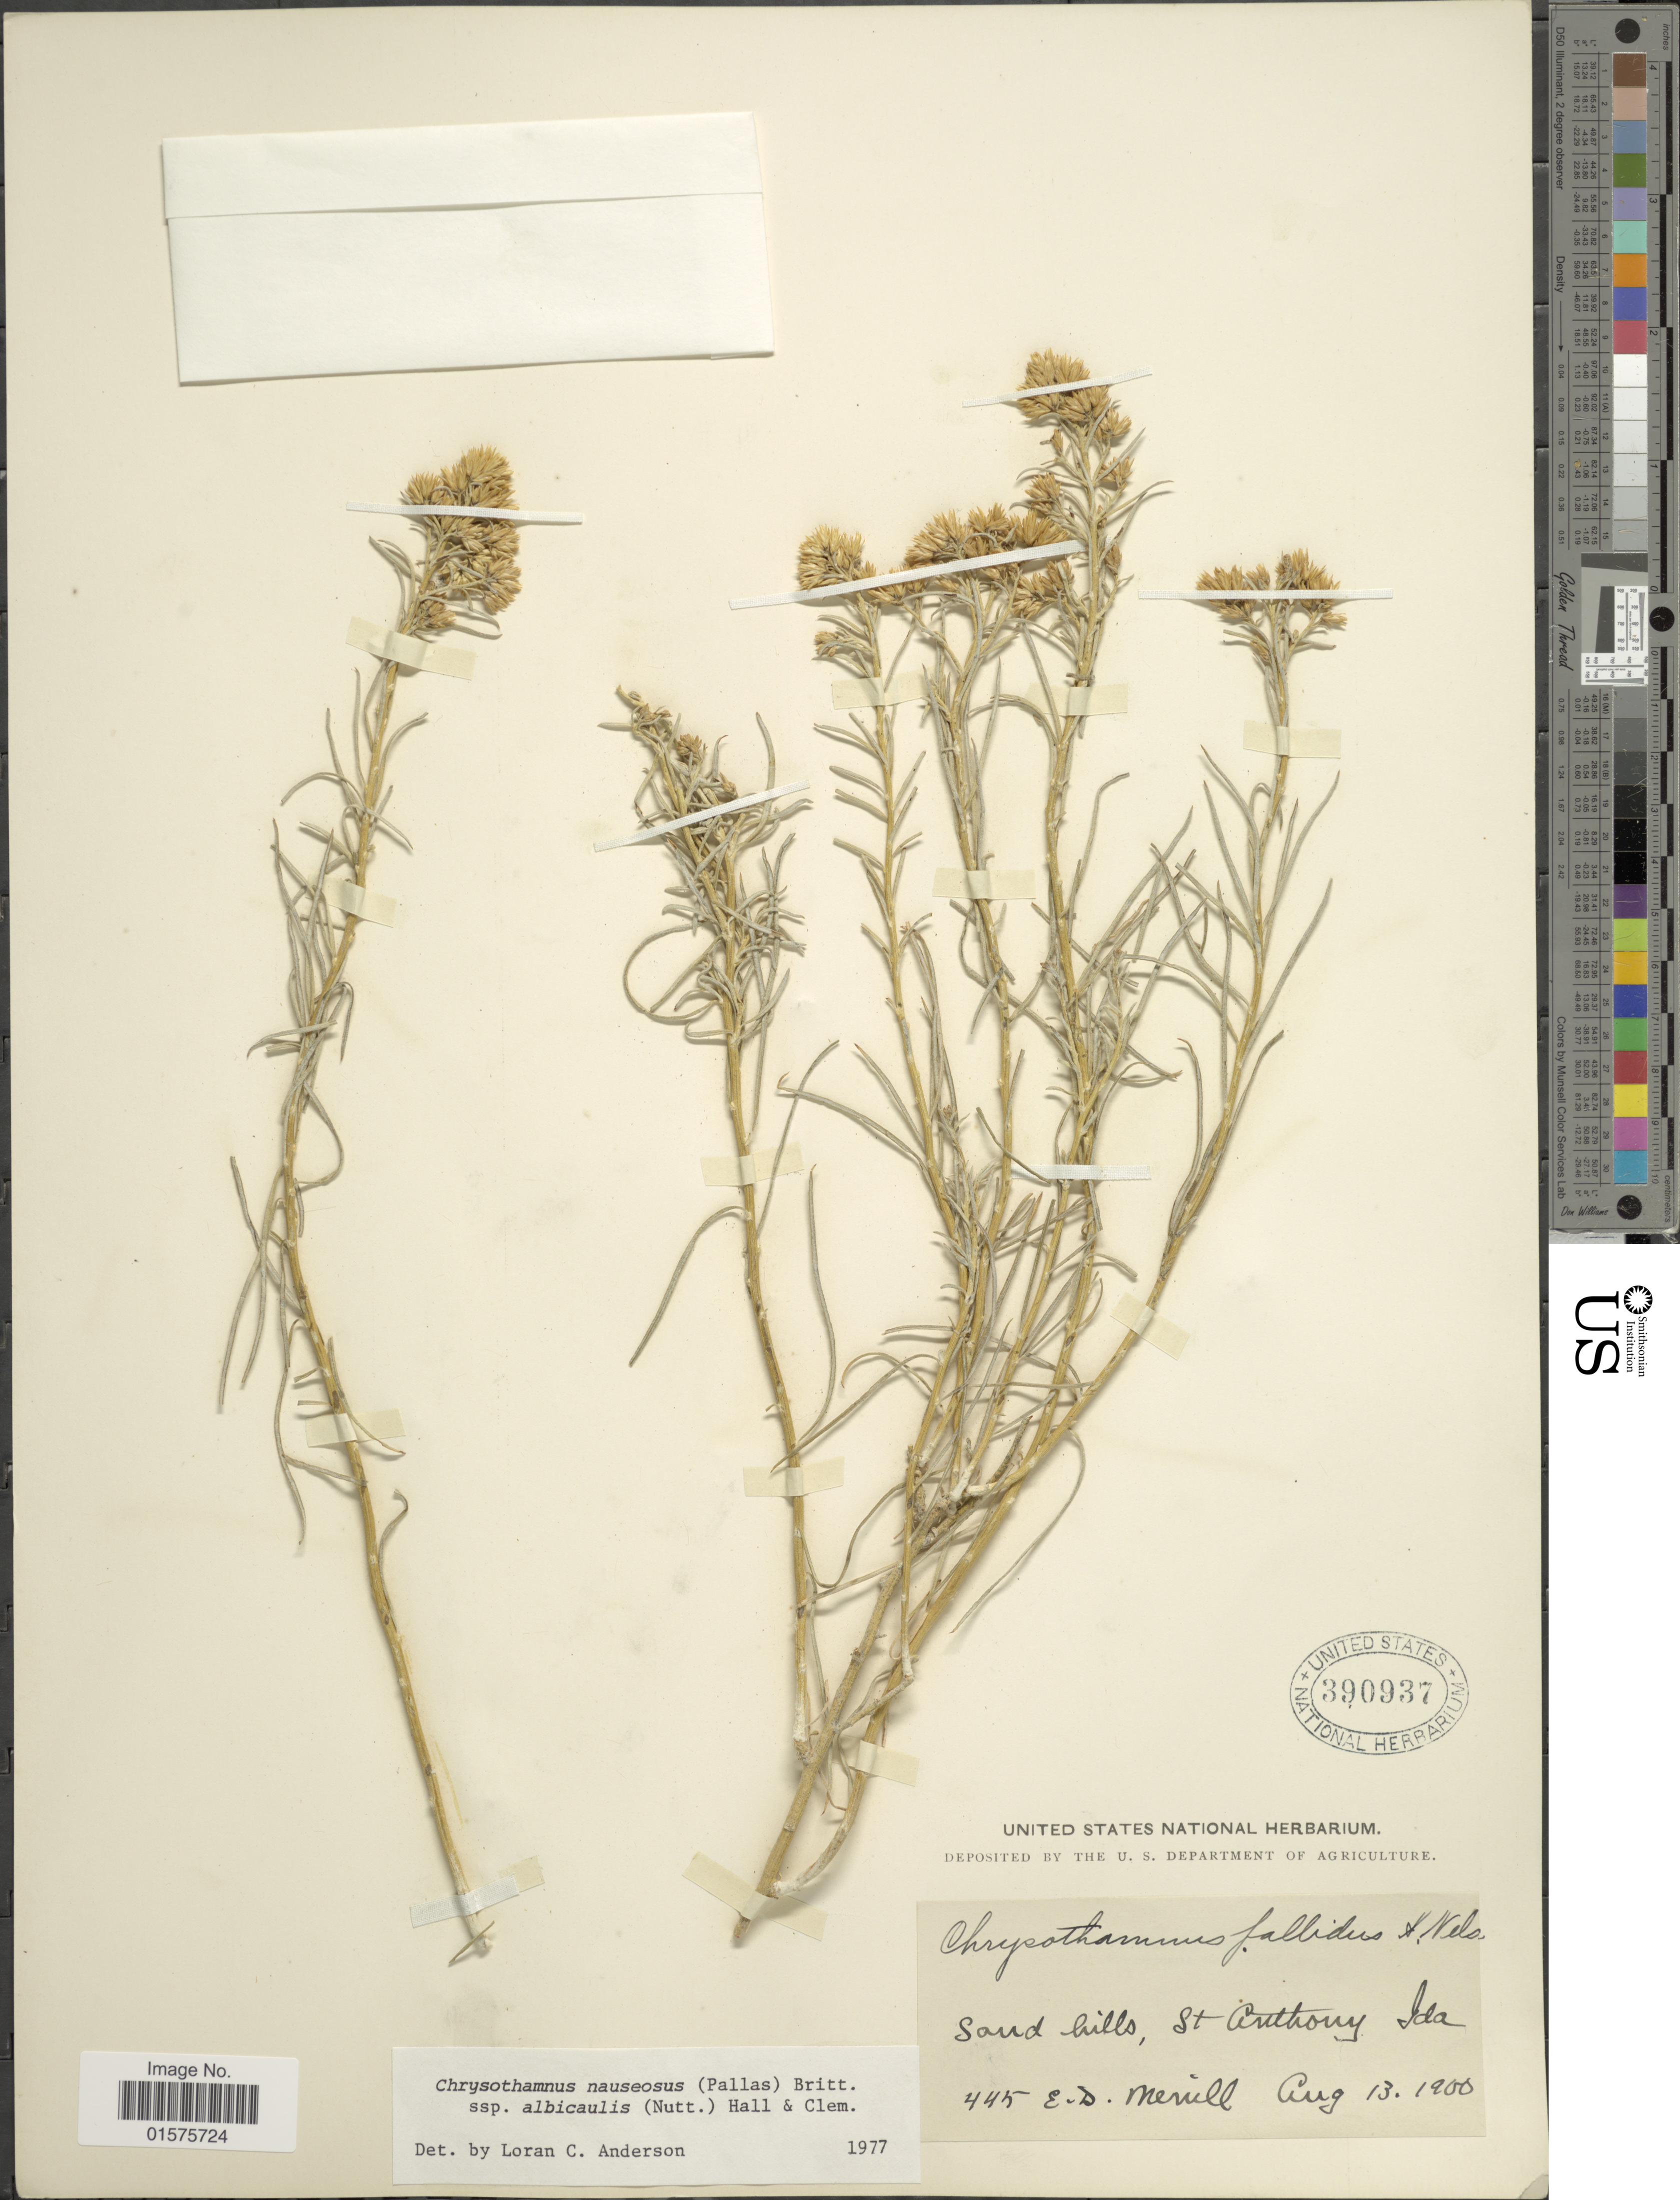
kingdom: Plantae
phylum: Tracheophyta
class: Magnoliopsida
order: Asterales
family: Asteraceae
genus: Ericameria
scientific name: Ericameria nauseosa var. speciosa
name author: (Nutt.) G.L. Nesom & G.I. Baird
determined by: Urbatsch, Lowell E., Curator (LSU), Louisiana State University (UNITED STATES)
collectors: E. D. Merrill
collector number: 445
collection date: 1900-08-13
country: United States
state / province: Idaho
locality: Sound hills, St Anthony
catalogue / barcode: US 390937